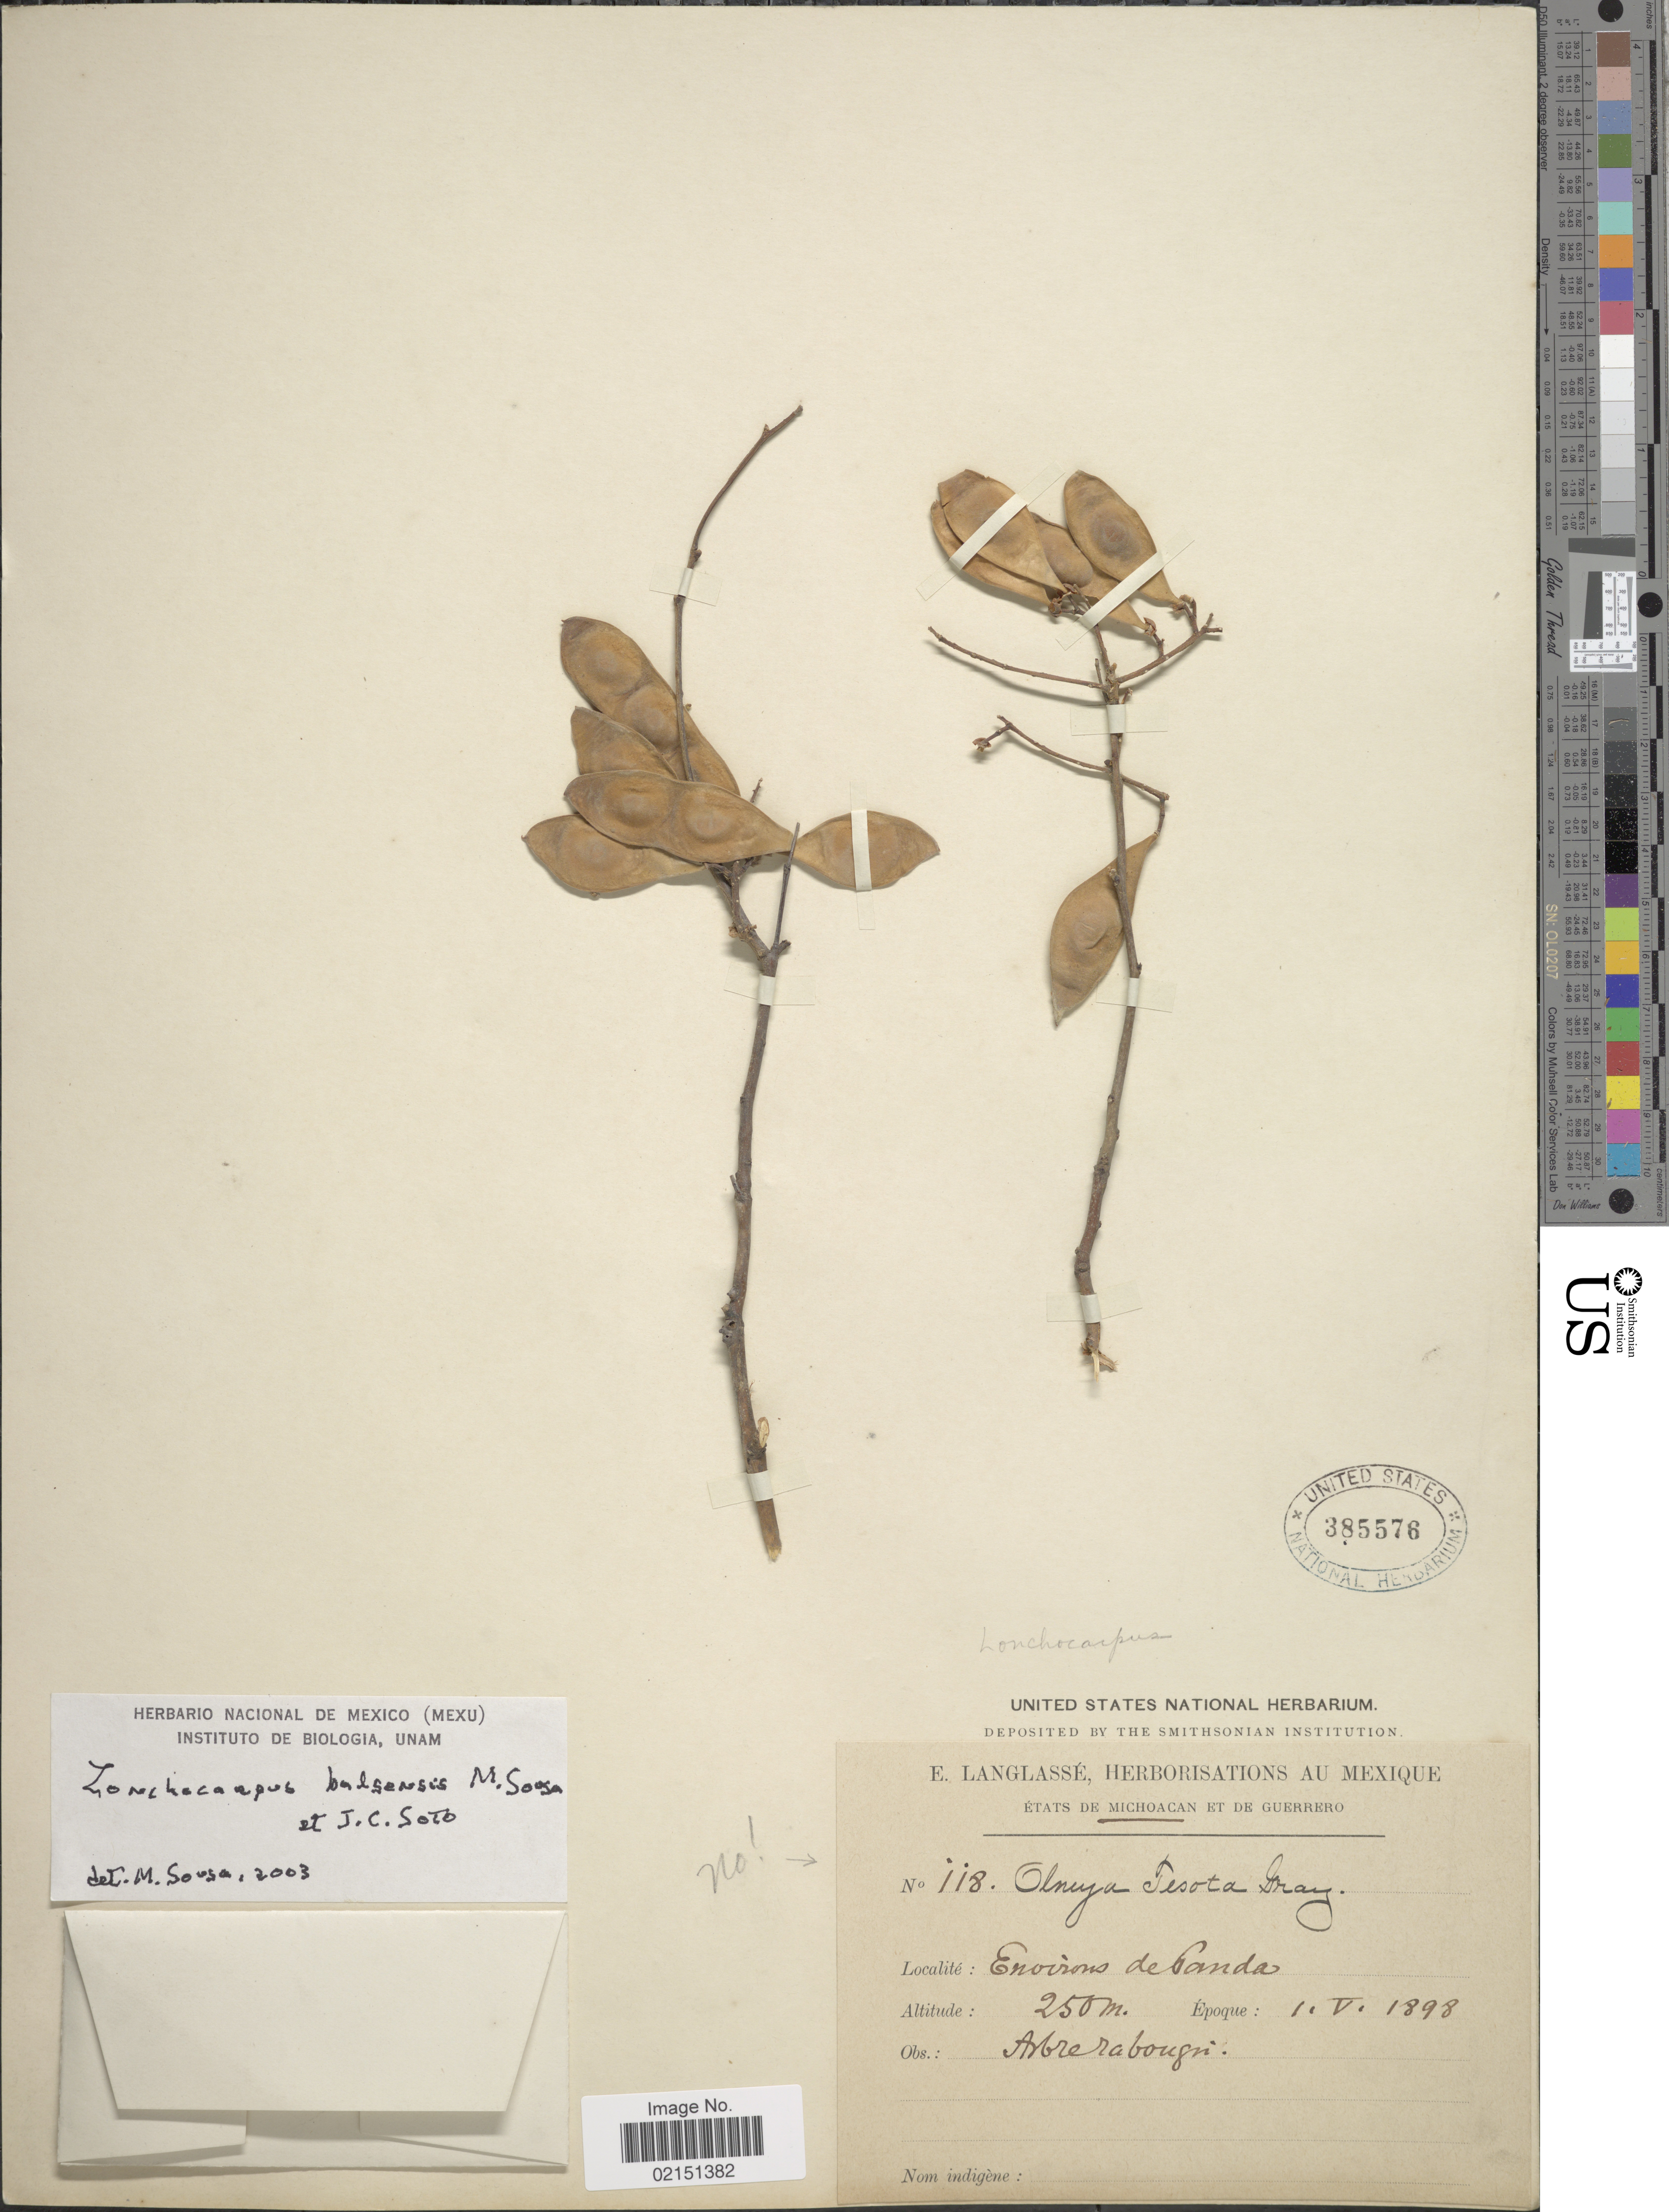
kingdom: Plantae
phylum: Tracheophyta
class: Magnoliopsida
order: Fabales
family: Fabaceae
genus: Lonchocarpus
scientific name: Lonchocarpus balsensis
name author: M. Sousa & J.C. Soto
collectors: E. Langlassé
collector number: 118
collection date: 1898-05-01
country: Mexico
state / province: Michoacán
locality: Environs de Panda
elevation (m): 250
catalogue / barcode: US 385576